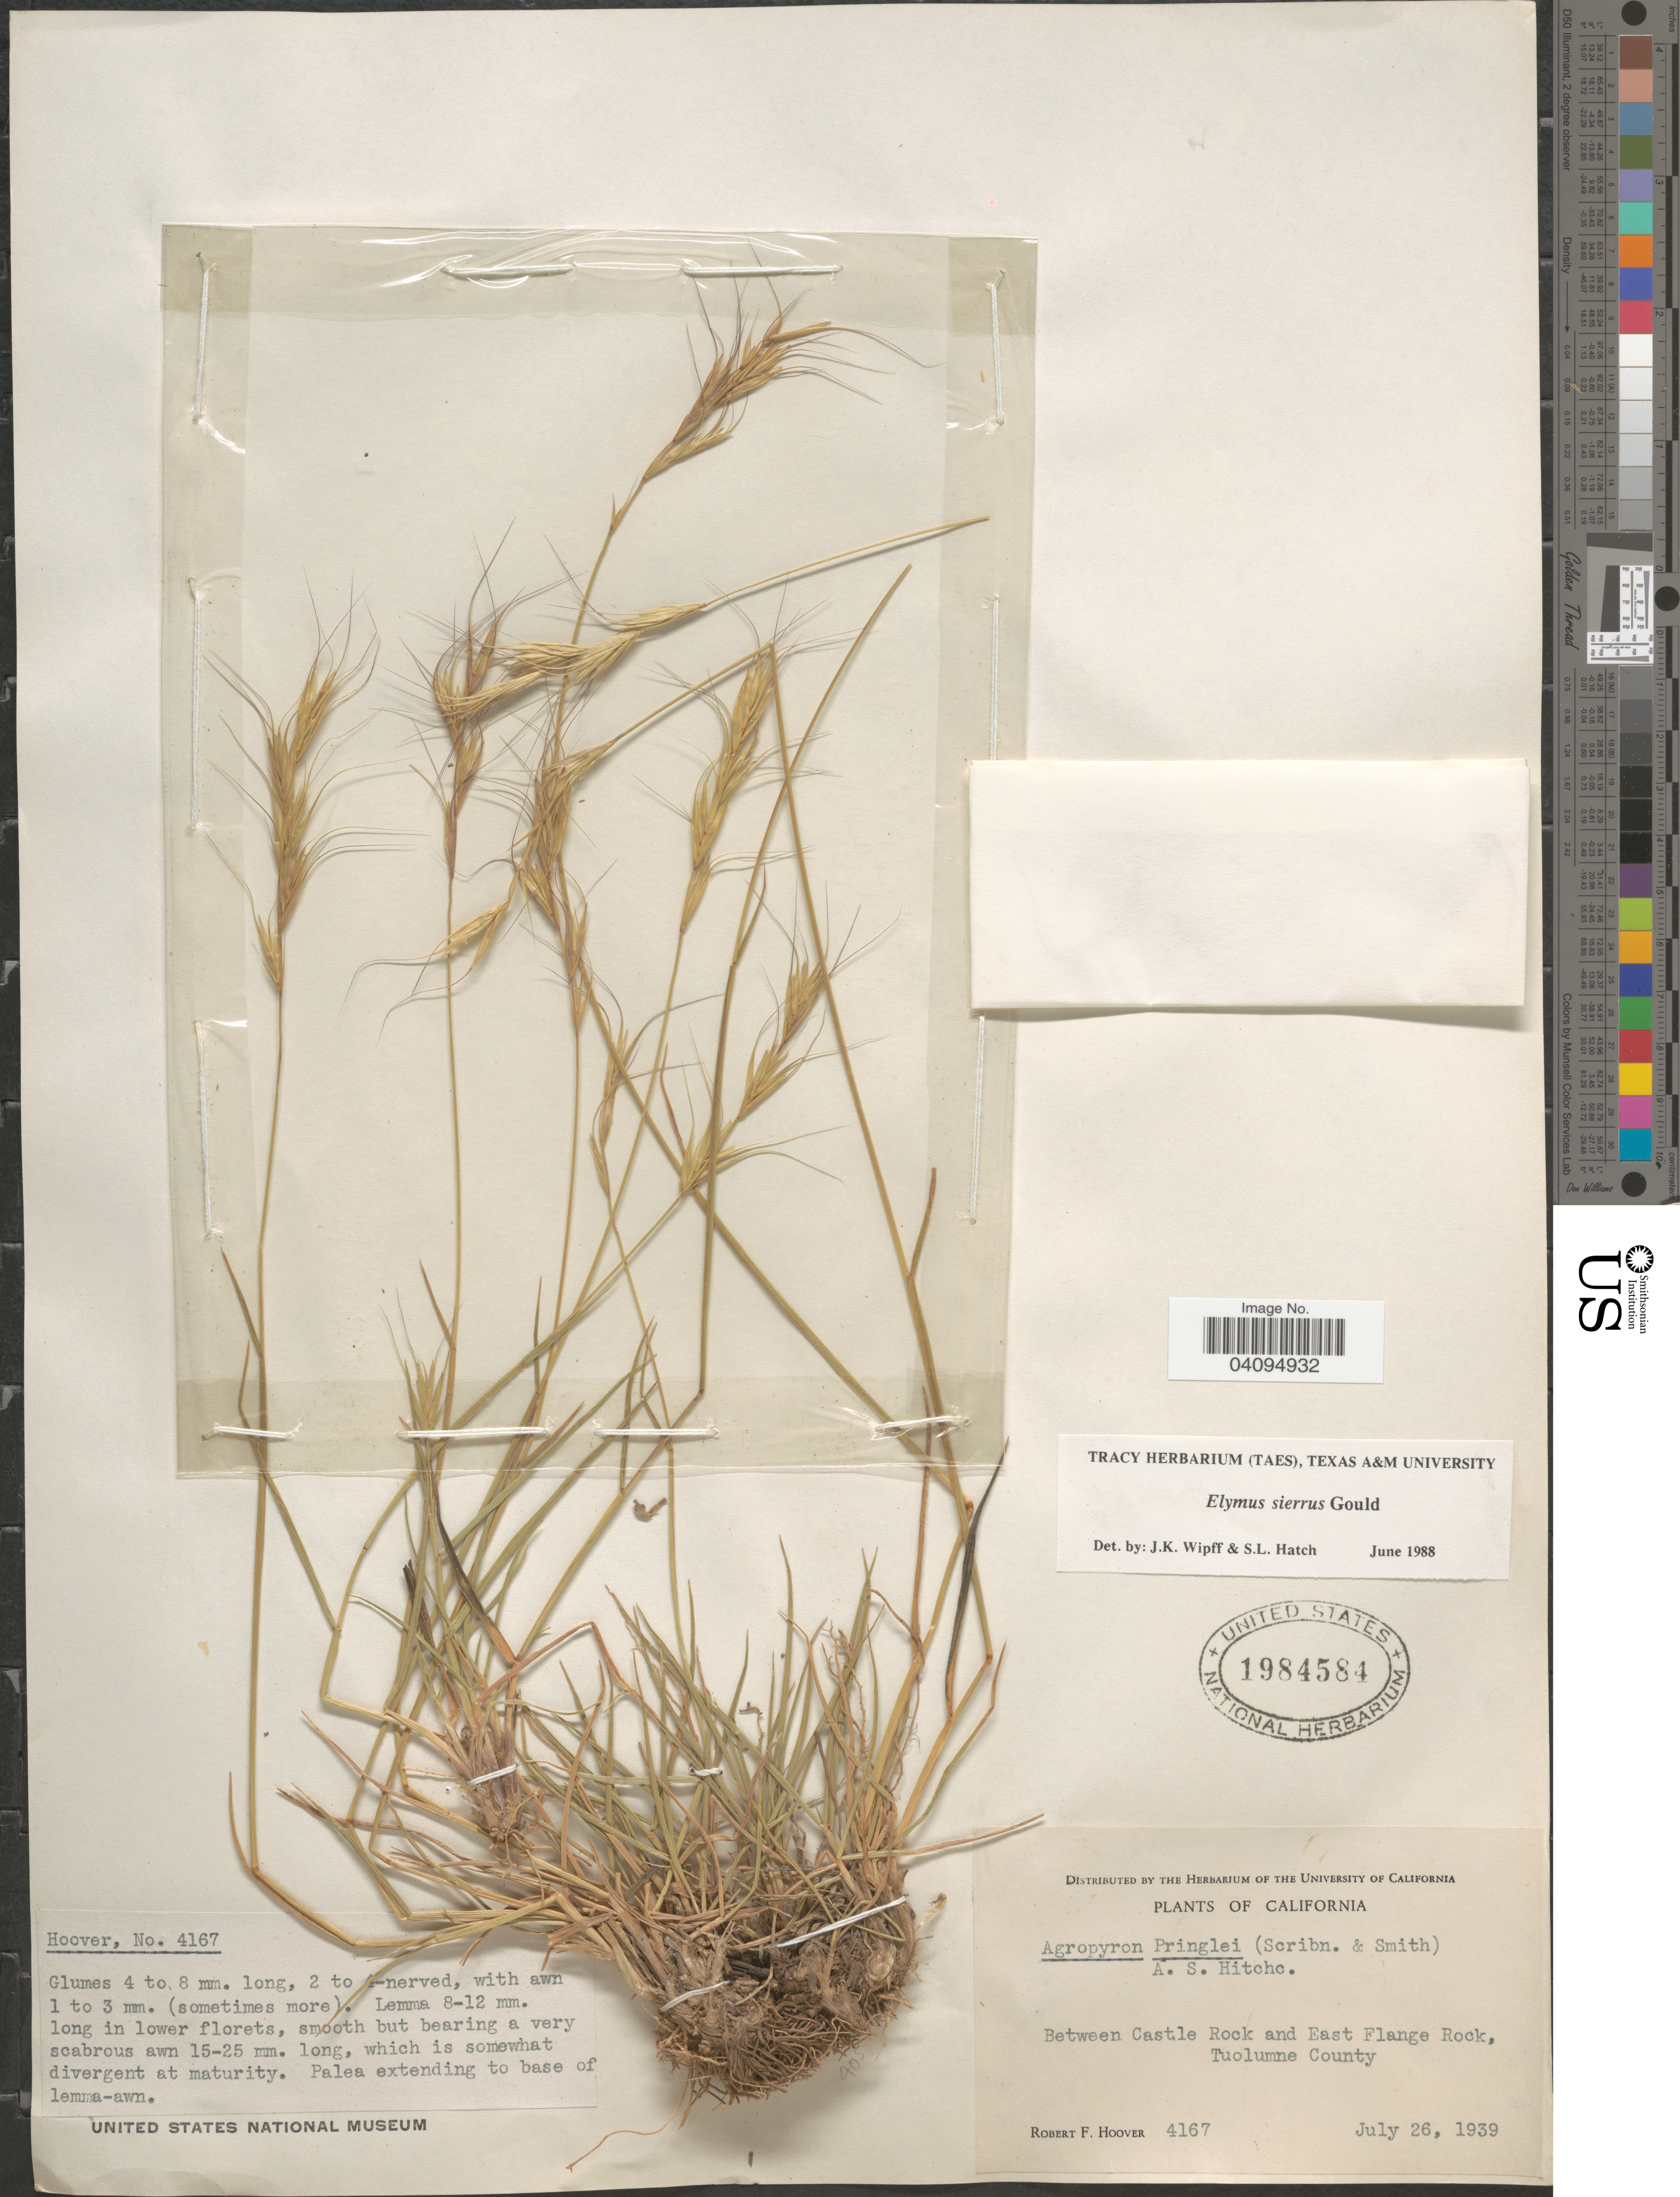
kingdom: Plantae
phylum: Tracheophyta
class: Liliopsida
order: Poales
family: Poaceae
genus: Elymus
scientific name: Elymus sierrae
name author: Gould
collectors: R. F. Hoover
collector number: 4167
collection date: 1939-07-26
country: United States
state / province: California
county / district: Tuolumne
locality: Between Castle Rock and East Flange Rock, Tuolumne County.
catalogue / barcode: US 1984584